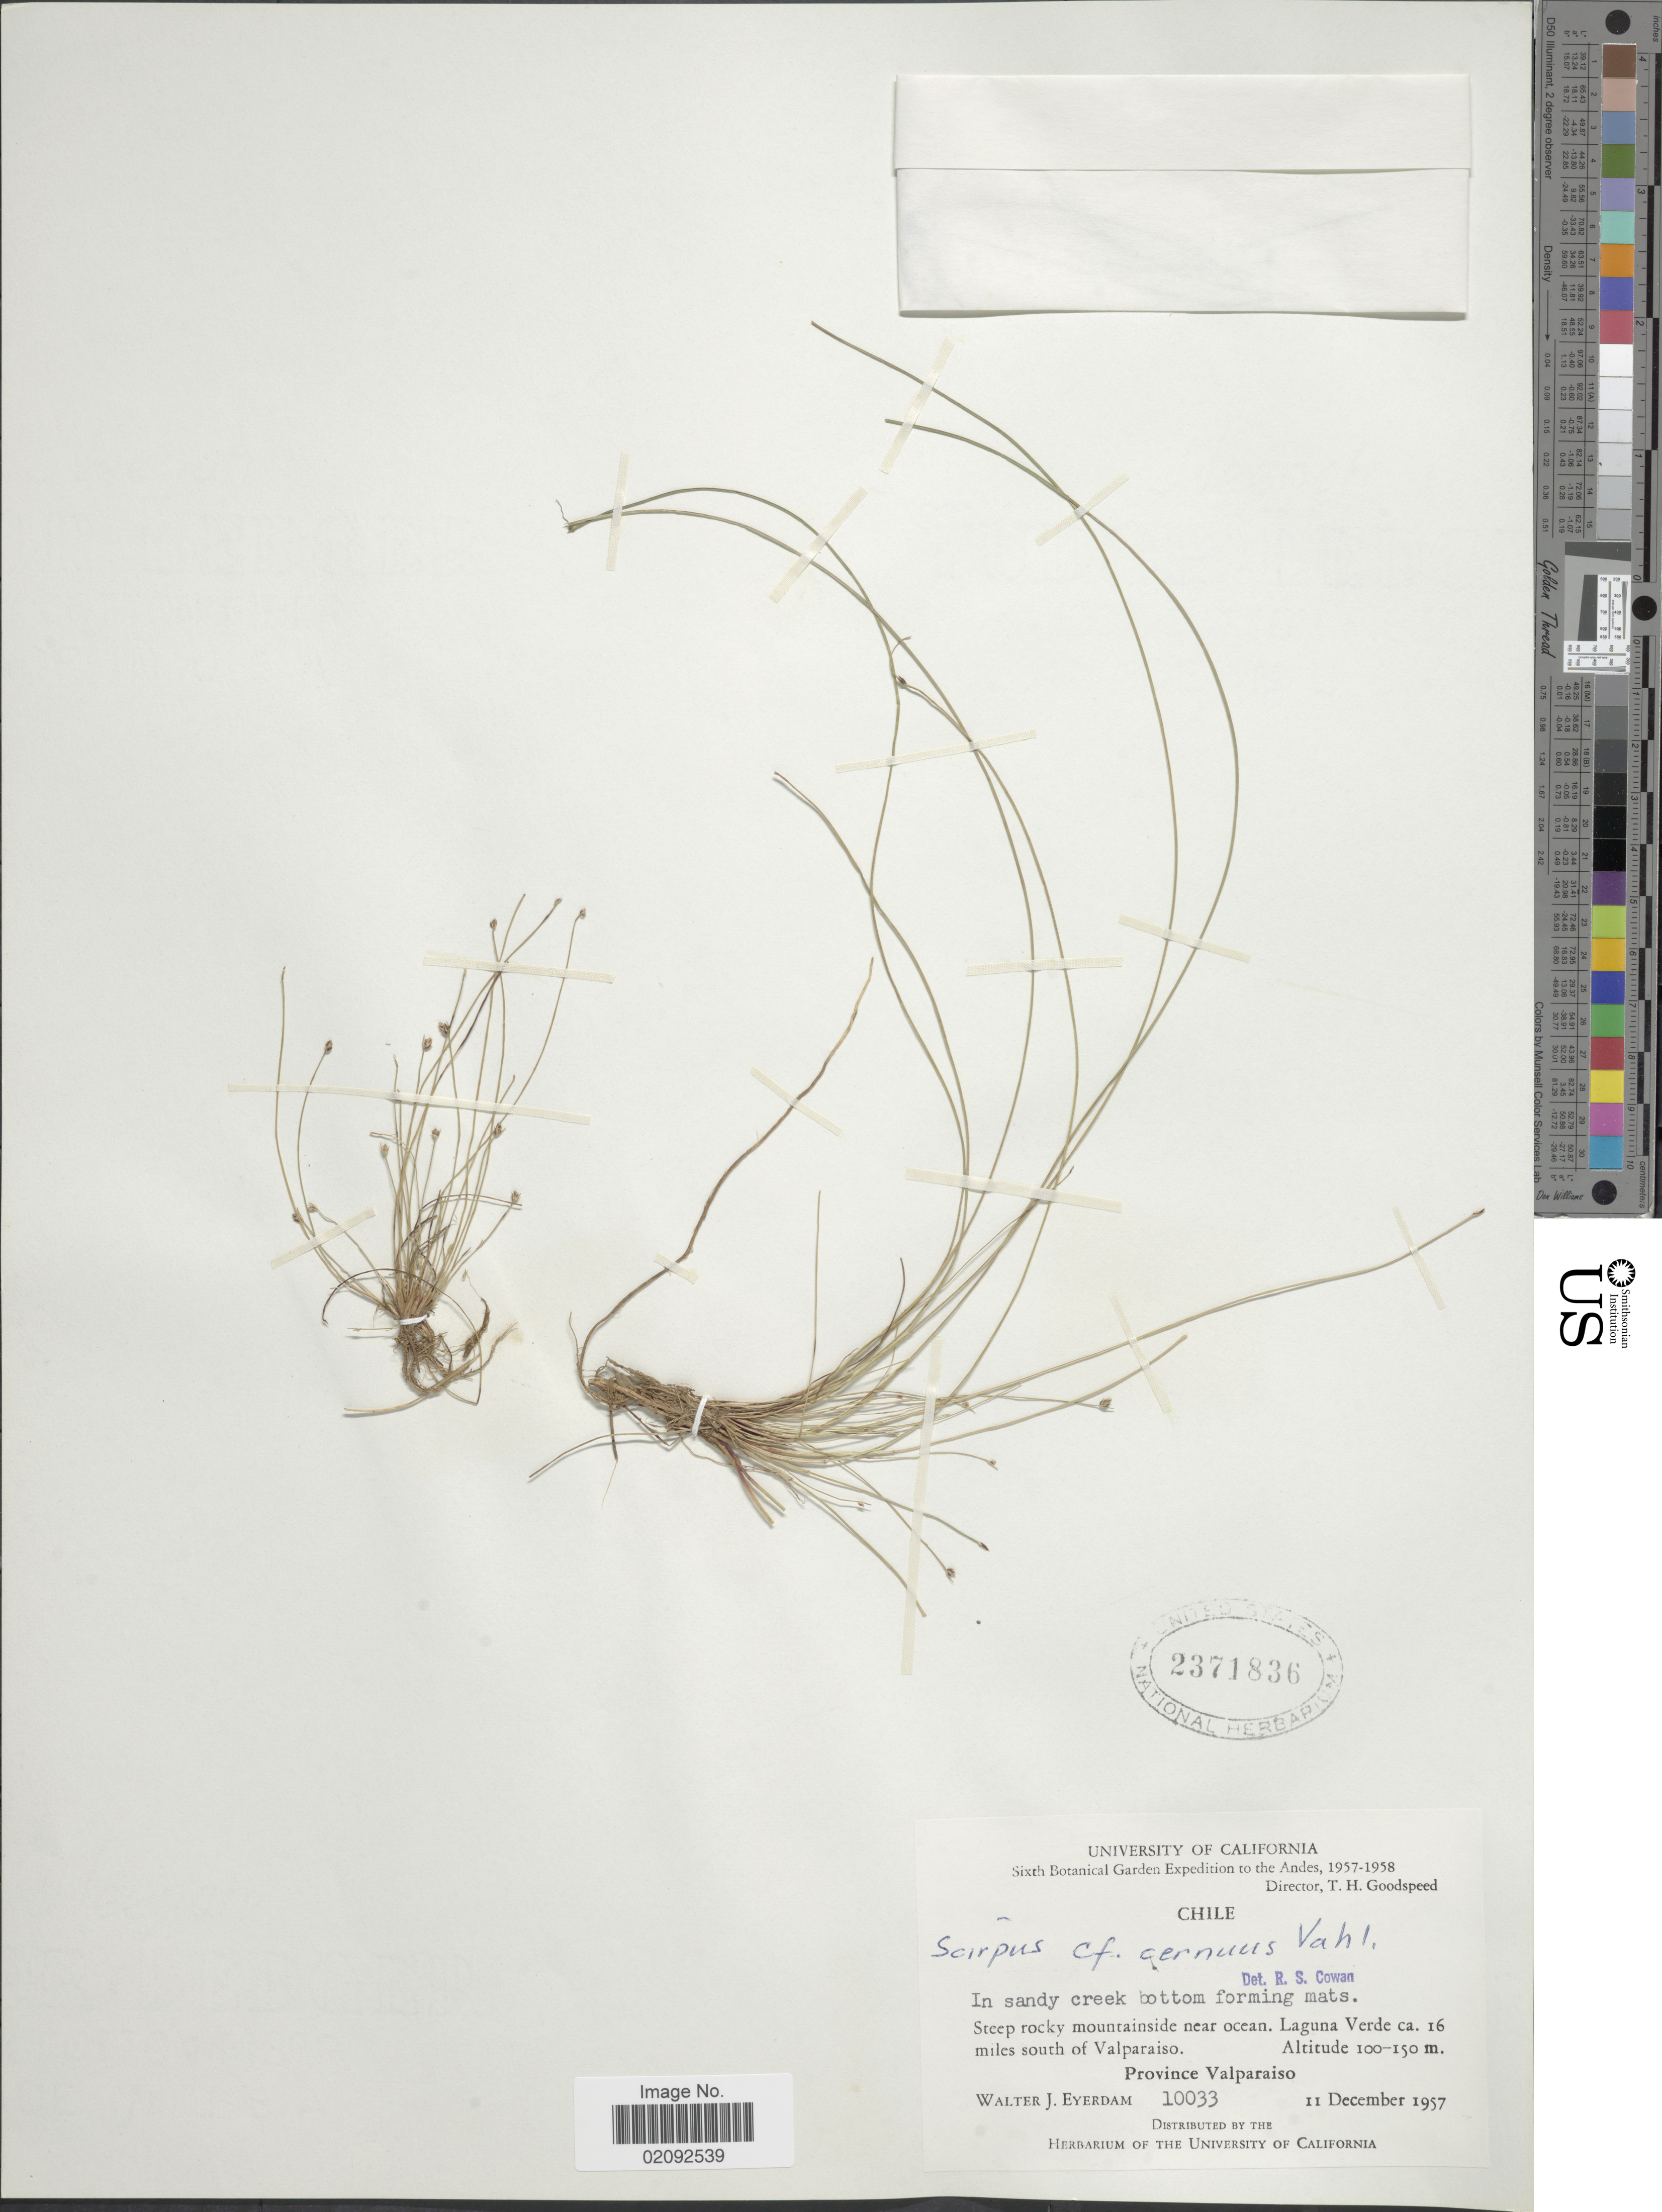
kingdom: Plantae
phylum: Tracheophyta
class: Liliopsida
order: Poales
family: Cyperaceae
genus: Isolepis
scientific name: Isolepis cernua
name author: (Vahl) Roem. & Schult.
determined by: Strong, Mark T., (BOT), Smithsonian Institution - National Museum of Natural History (UNITED STATES)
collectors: W. J. Eyerdam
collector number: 10033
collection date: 1957-12-11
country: Chile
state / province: Valparaíso (V)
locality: In sandy creek bottom forming mats, steep rocky mountainside near ocean, Laguna Verde ca. 16 miles south of Valparaiso.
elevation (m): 100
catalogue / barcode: US 2371836